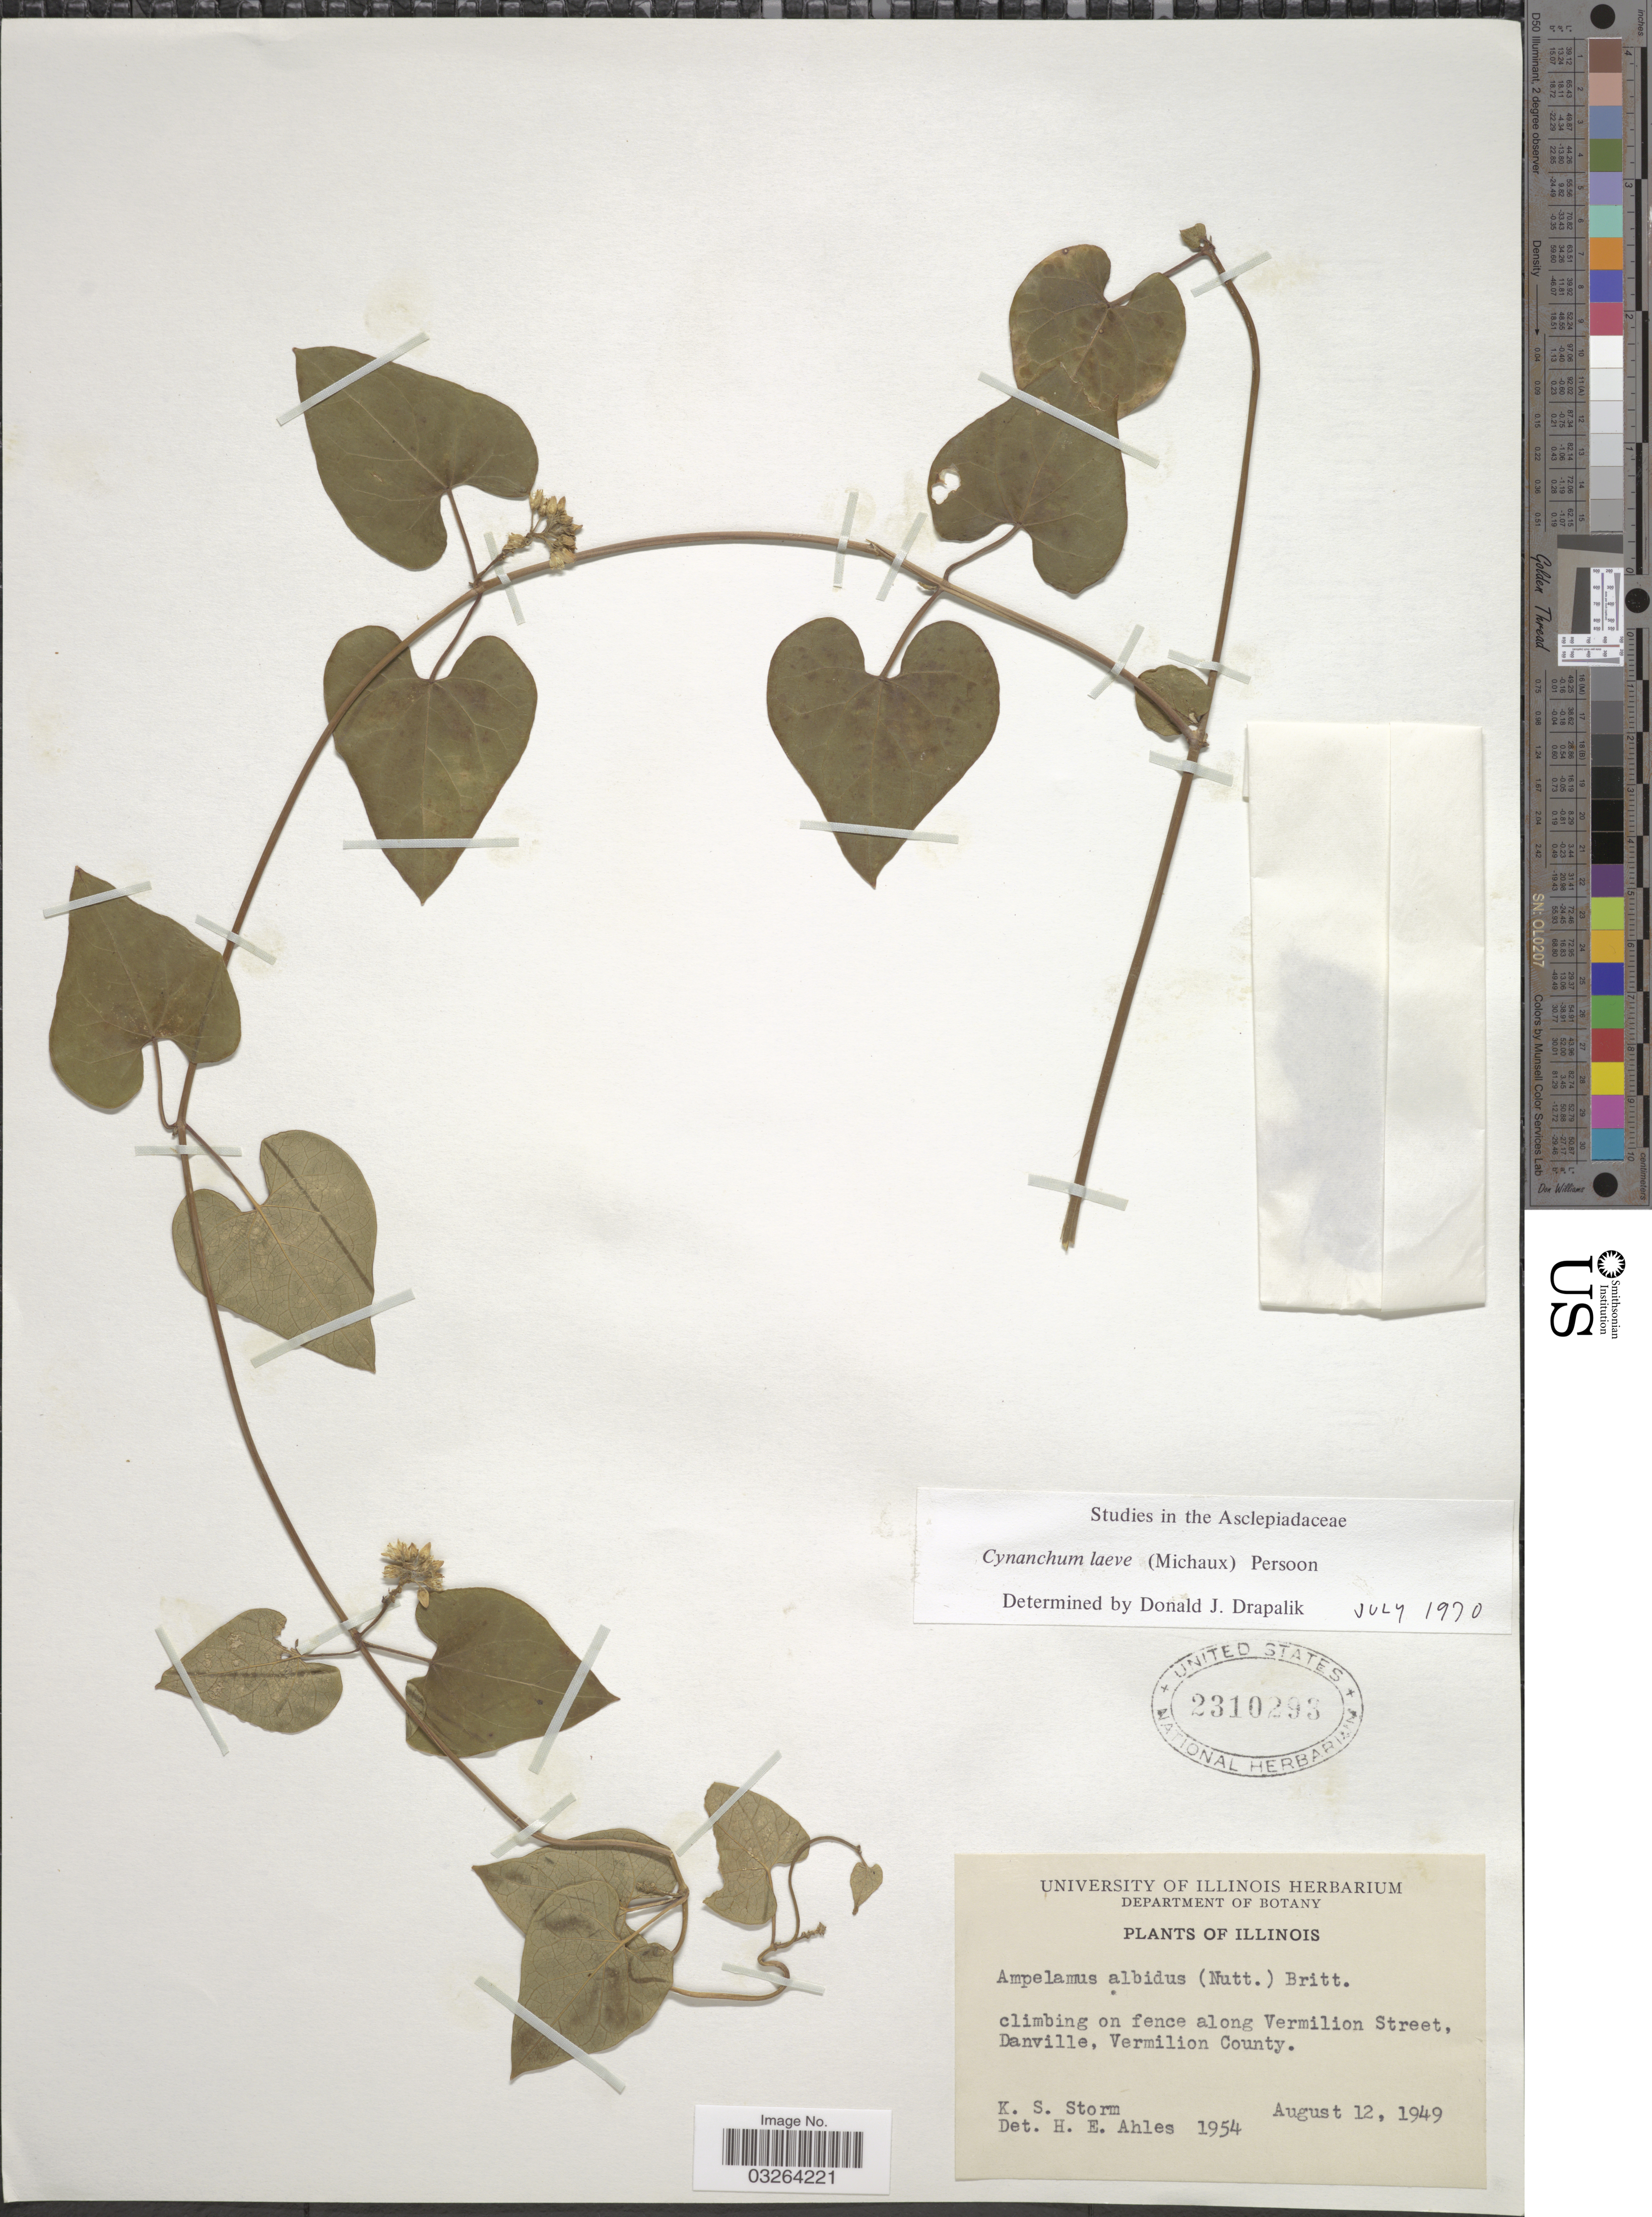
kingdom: Plantae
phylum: Tracheophyta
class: Magnoliopsida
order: Gentianales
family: Apocynaceae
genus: Cynanchum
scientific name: Cynanchum laeve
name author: (Michx.) Pers.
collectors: K. Storm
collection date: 1949-08-12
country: United States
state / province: Illinois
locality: Climbing on fence along Vermilion Street, Danville, Vermilion County.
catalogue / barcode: US 2310293